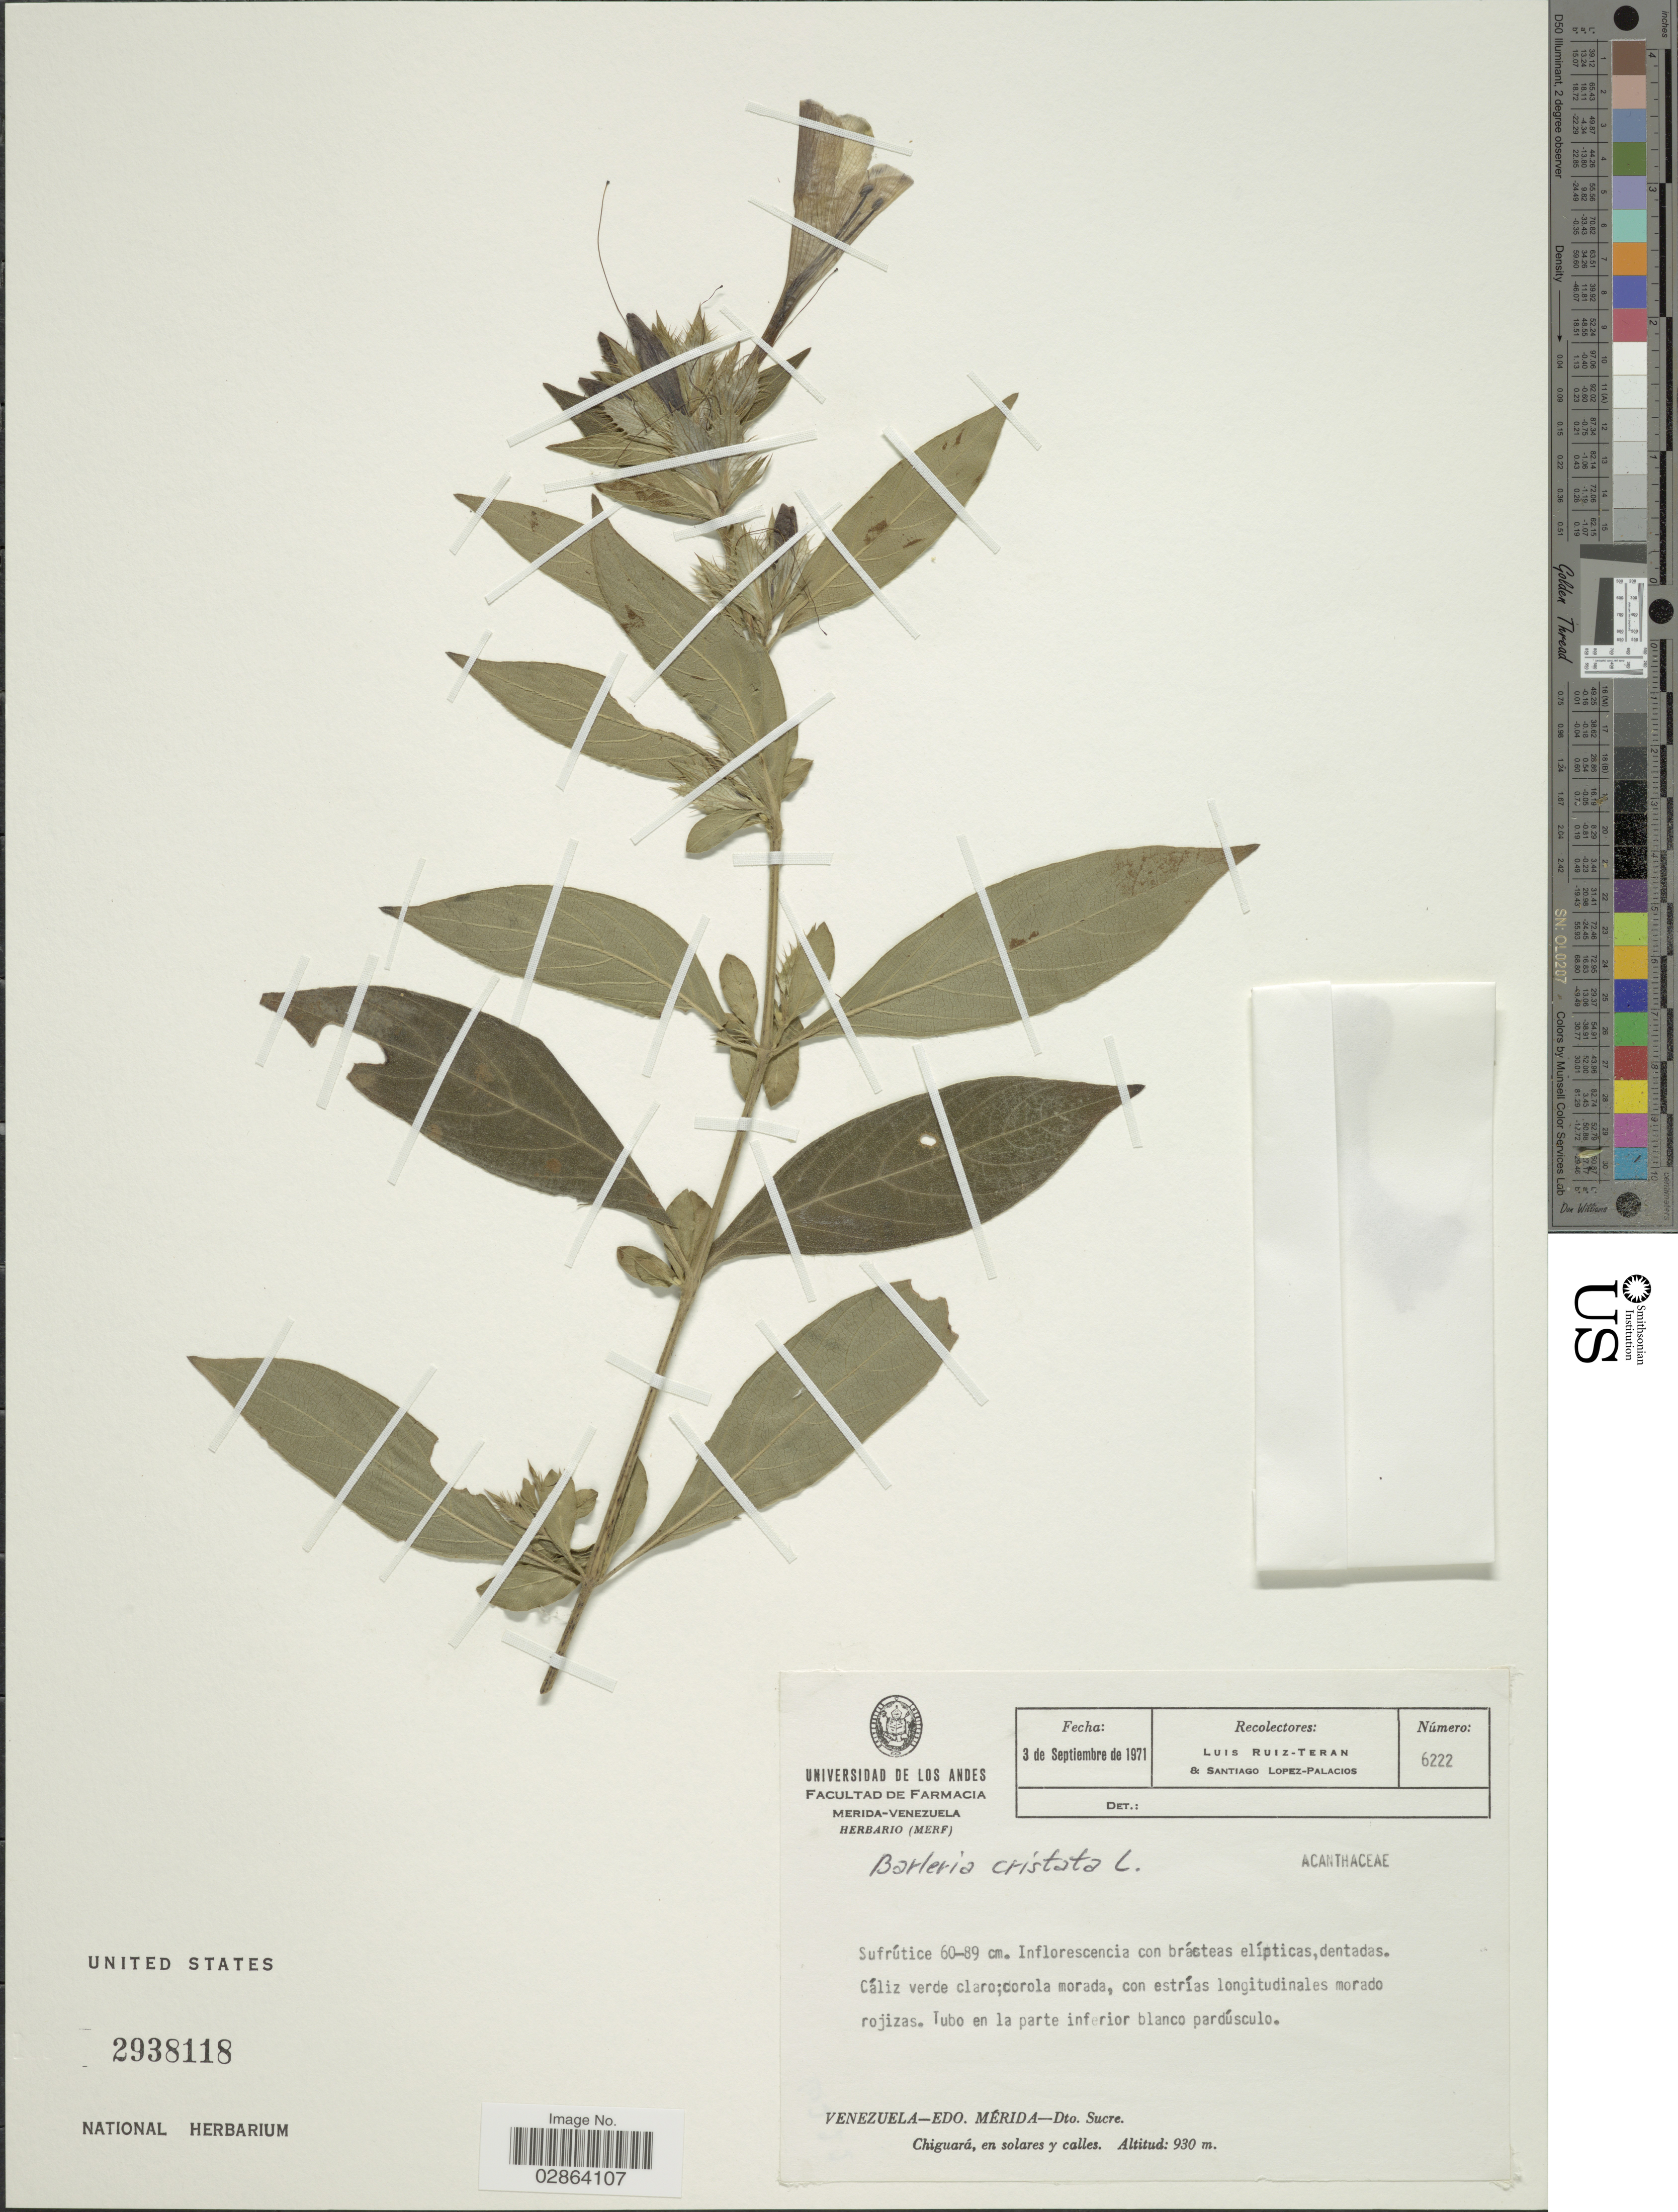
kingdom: Plantae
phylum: Tracheophyta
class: Magnoliopsida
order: Lamiales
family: Acanthaceae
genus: Barleria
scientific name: Barleria cristata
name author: L.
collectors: L. E. Ruíz-Terán & S. López-Palacios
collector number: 6222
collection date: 1971-09-03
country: Venezuela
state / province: Mérida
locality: Edo. Mérida, Dto. Sucre, Chiguará, en solares y calles.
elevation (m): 930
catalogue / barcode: US 2938118